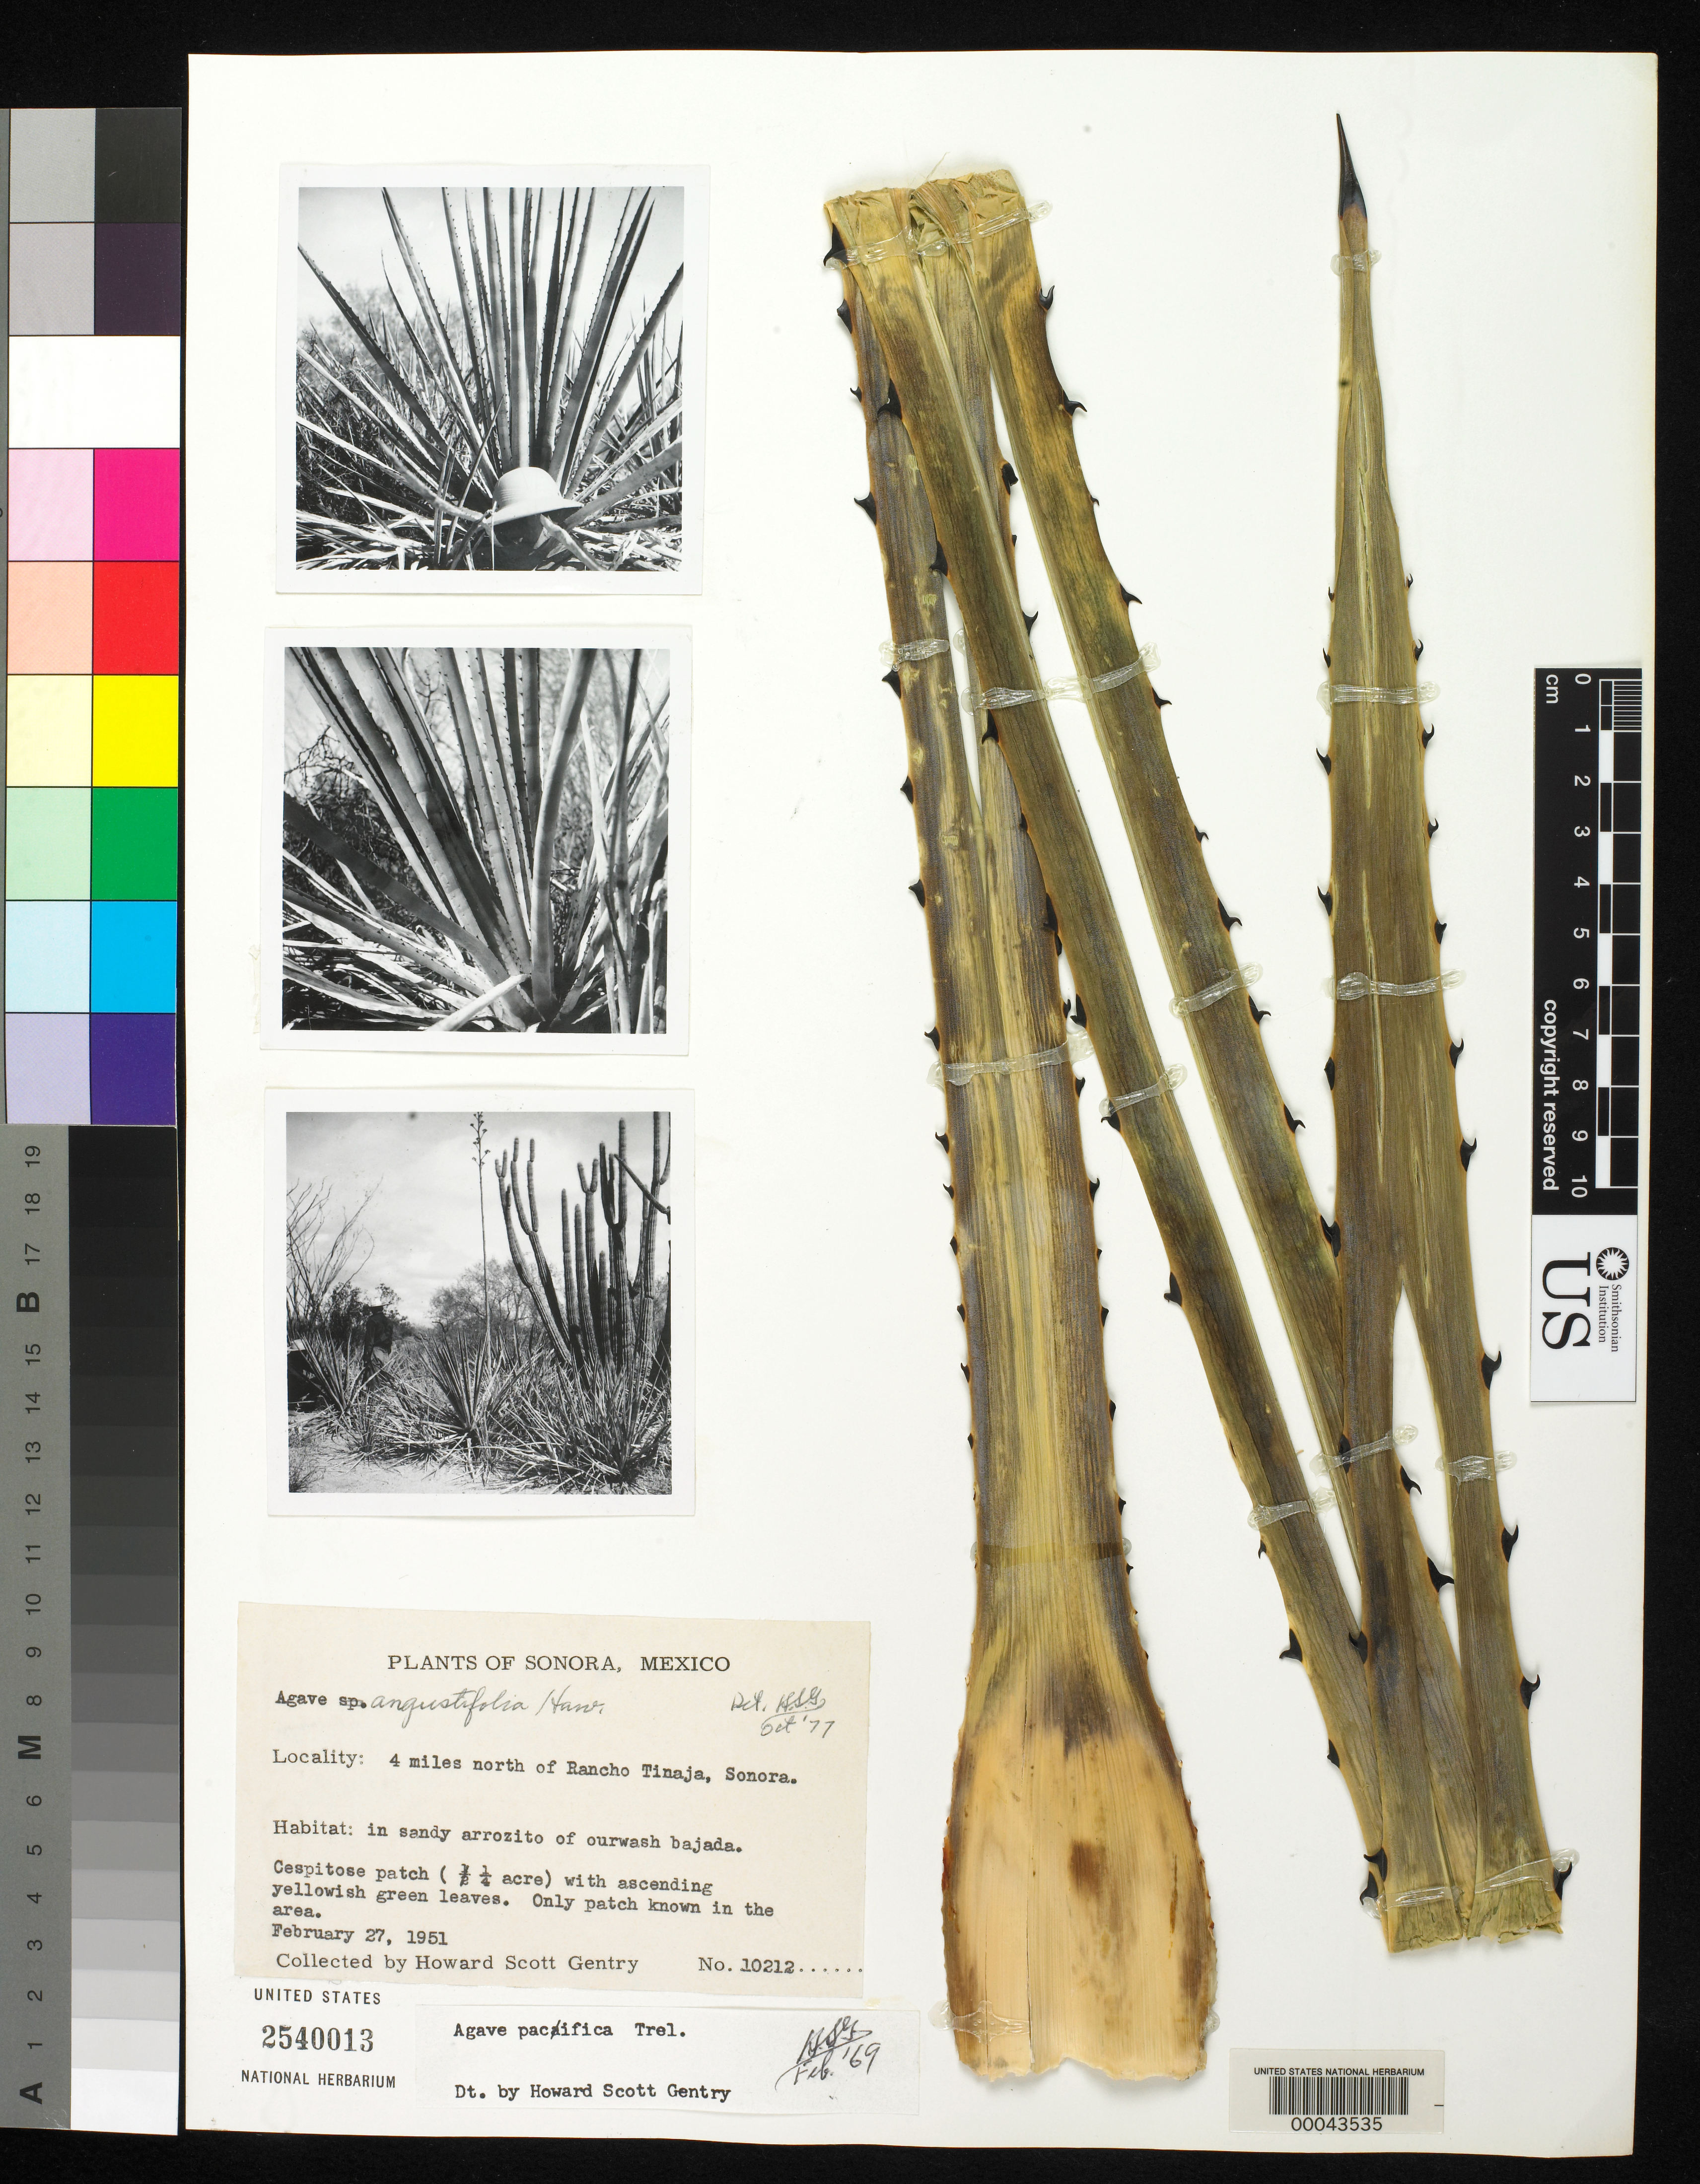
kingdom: Plantae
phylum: Tracheophyta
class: Liliopsida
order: Asparagales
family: Asparagaceae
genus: Agave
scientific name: Agave angustifolia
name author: Haw.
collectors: H. S. Gentry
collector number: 10212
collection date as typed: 27 Feb 1951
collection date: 1951-02-27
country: Mexico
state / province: Sonora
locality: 4 mi N of Rancho Tinaja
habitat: In sandy arrozito of ourwash bajada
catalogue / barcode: US 2540013